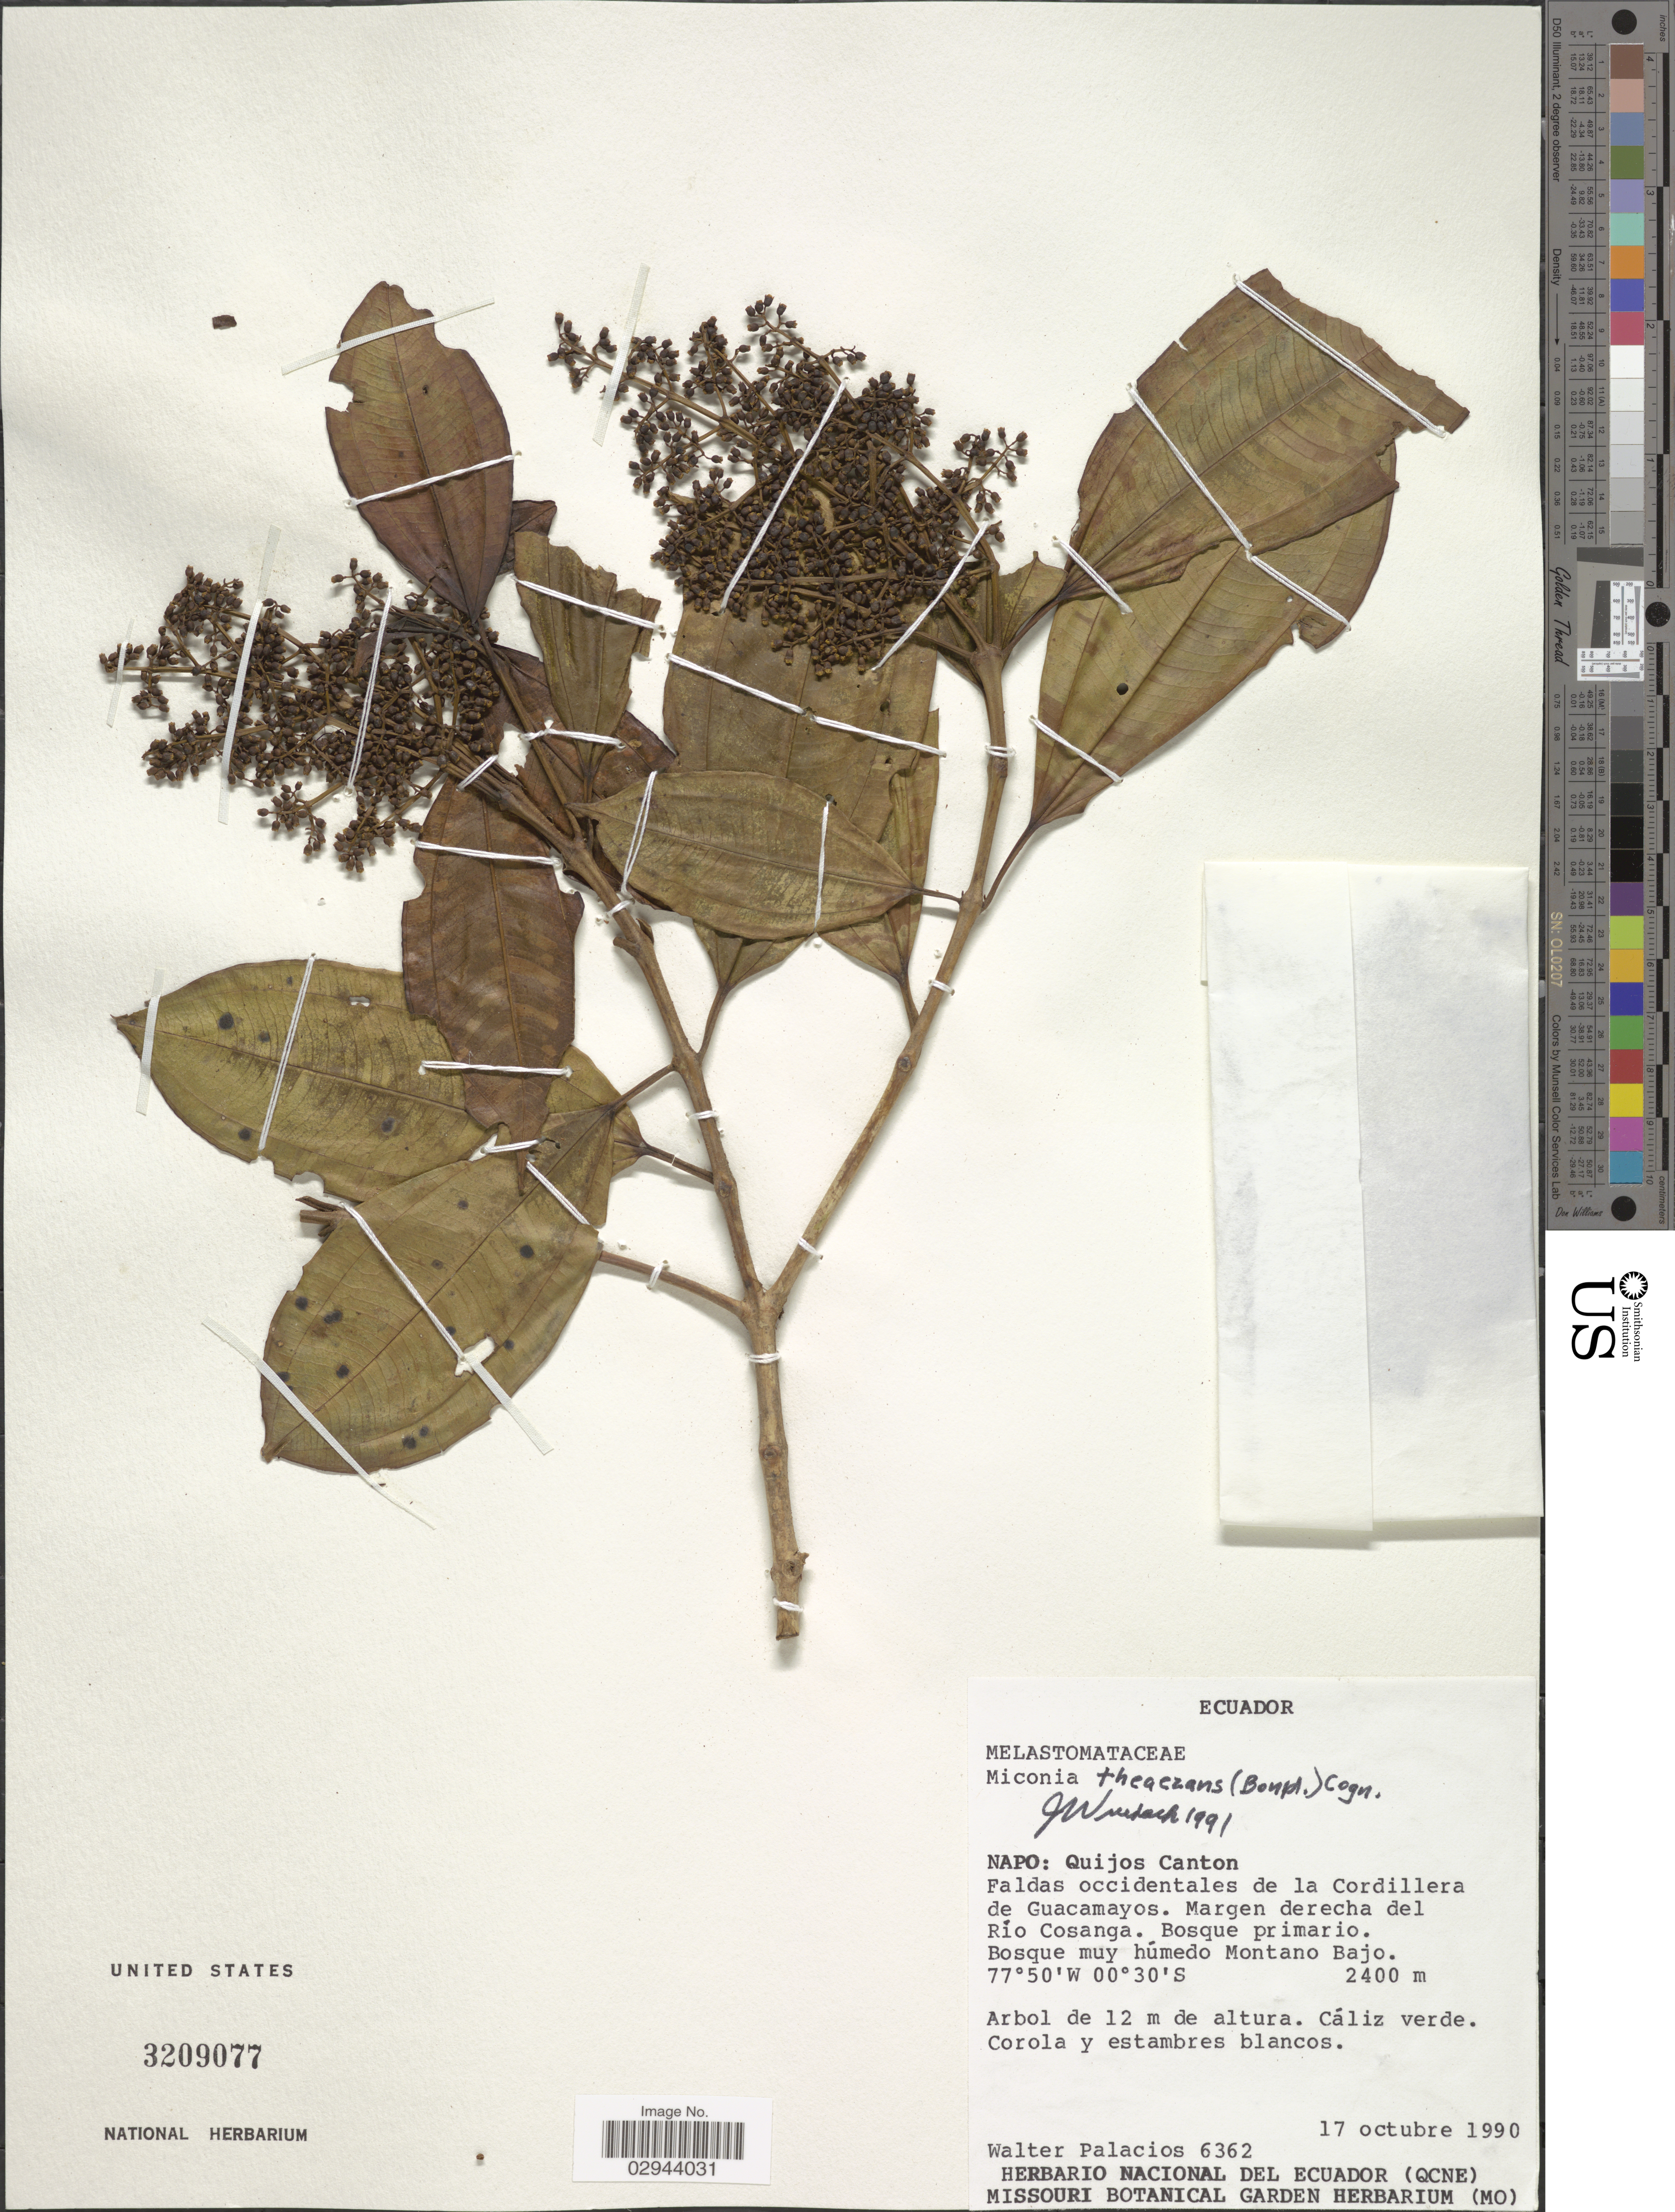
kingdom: Plantae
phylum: Tracheophyta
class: Magnoliopsida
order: Myrtales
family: Melastomataceae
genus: Miconia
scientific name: Miconia theizans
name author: (Bonpl.) Cogn.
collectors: W. Palacios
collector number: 6362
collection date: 1990-10-17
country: Ecuador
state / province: Napo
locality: Quijos Canton, Faldas occidentales de la Cordillera de Guacamayos, Margen derecha del Río Cosanga, Bosque muy húmedo Montano Bajo.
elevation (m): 2400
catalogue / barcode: US 3209077